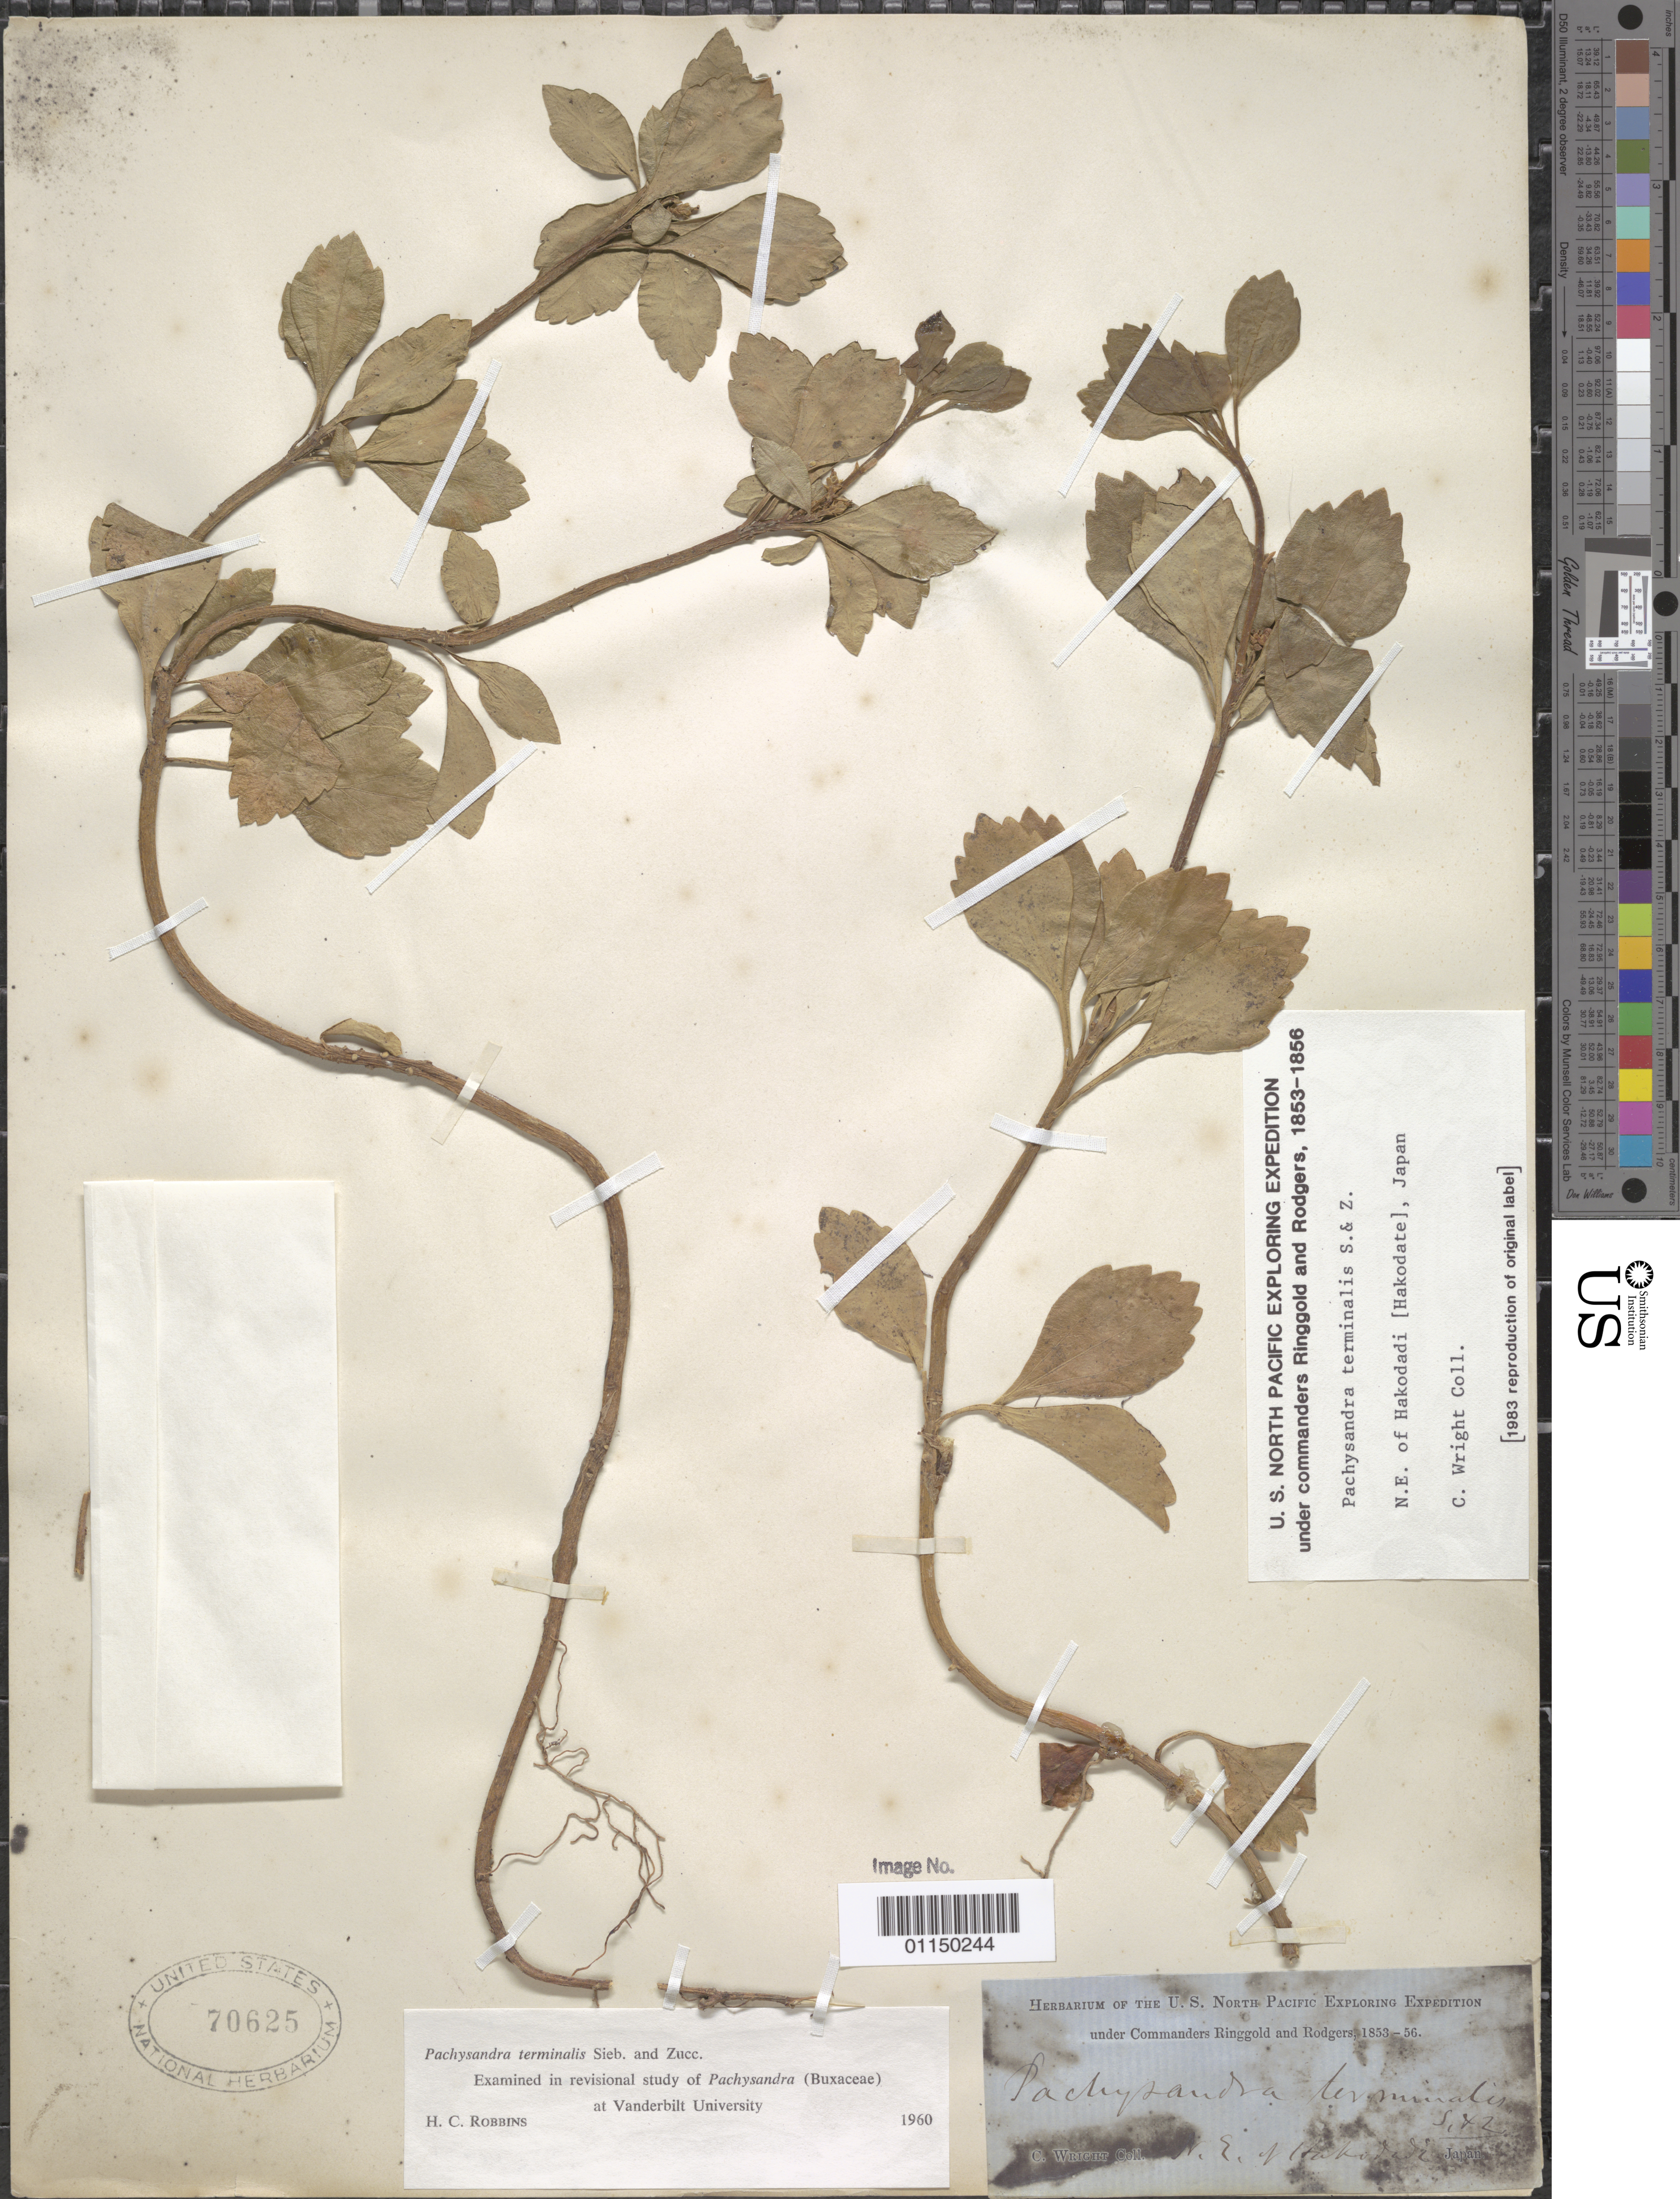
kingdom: Plantae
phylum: Tracheophyta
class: Magnoliopsida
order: Buxales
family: Buxaceae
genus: Pachysandra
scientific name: Pachysandra terminalis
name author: Siebert & Zucc.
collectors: C. Wright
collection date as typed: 1853 to -- --- 1856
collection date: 1853/1856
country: Japan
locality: N. E. of Hakodadi.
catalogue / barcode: US 70625